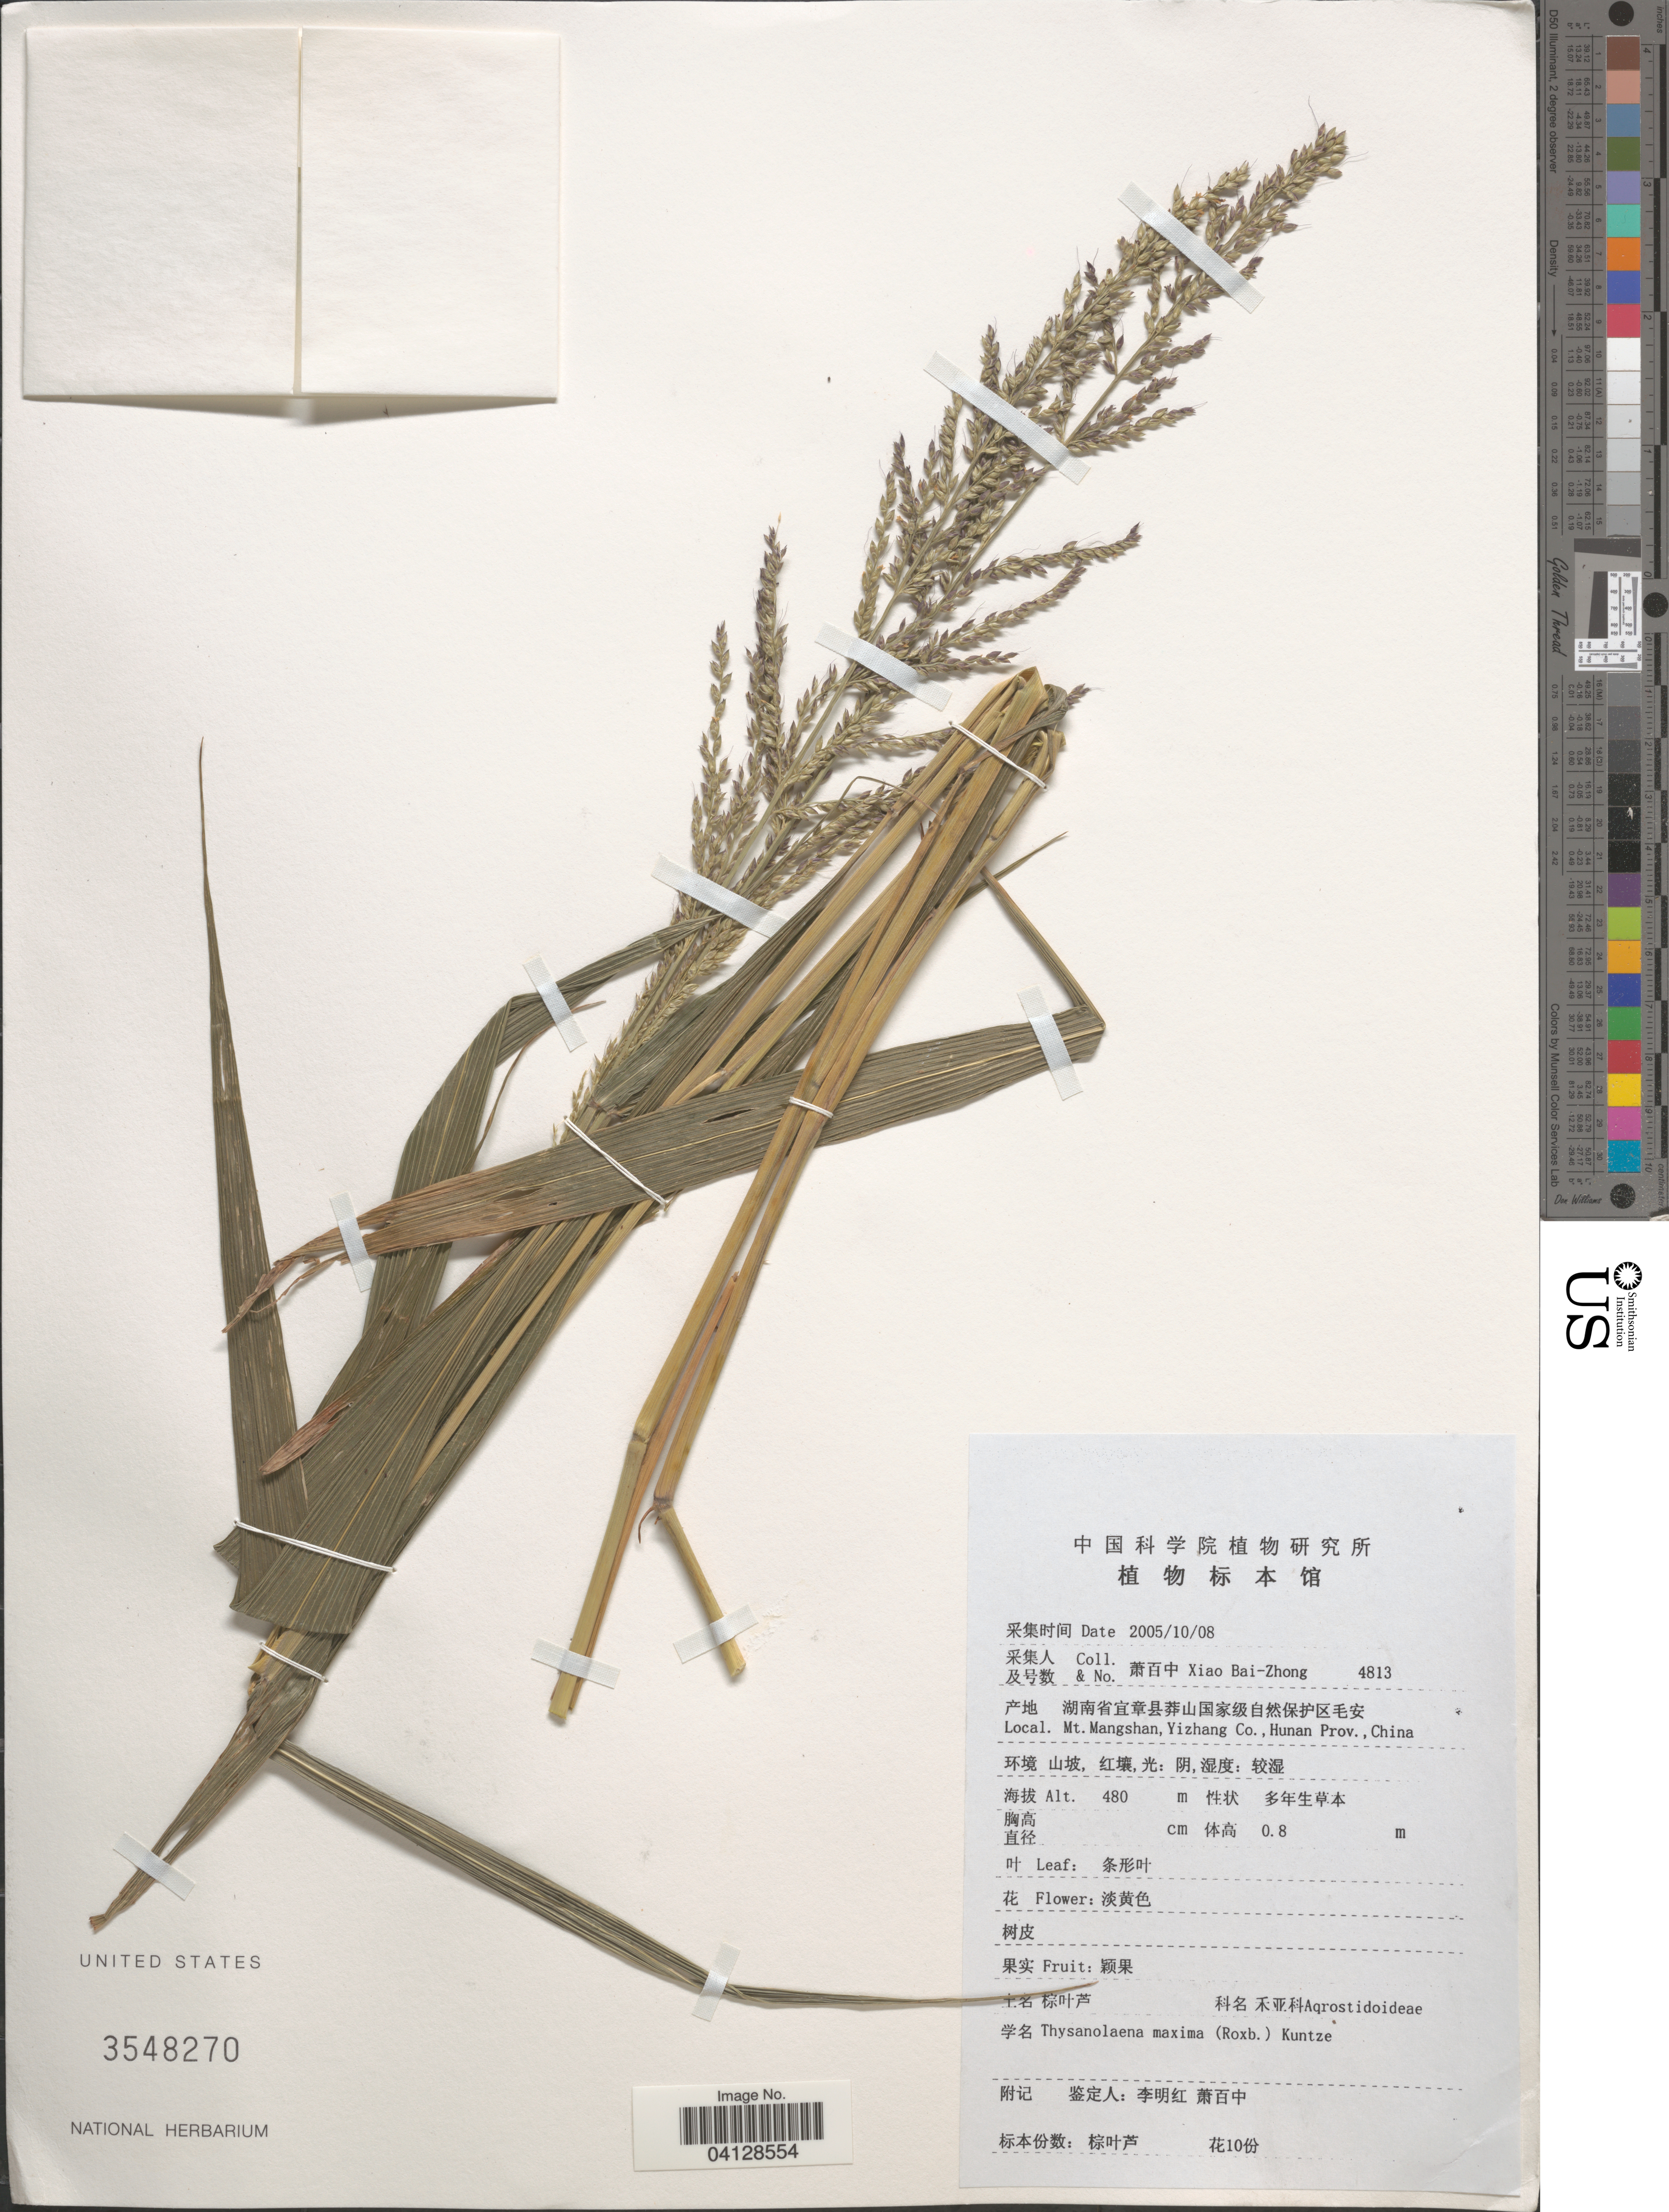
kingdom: Plantae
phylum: Tracheophyta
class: Liliopsida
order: Poales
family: Poaceae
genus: Thysanolaena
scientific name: Thysanolaena maxima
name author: (Roxb.) Kuntze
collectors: B. Z. Xiao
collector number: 4813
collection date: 2005-10-08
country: China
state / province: Hunan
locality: Mt. Mangshan, Yizhang Co.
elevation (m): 480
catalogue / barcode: US 3548270